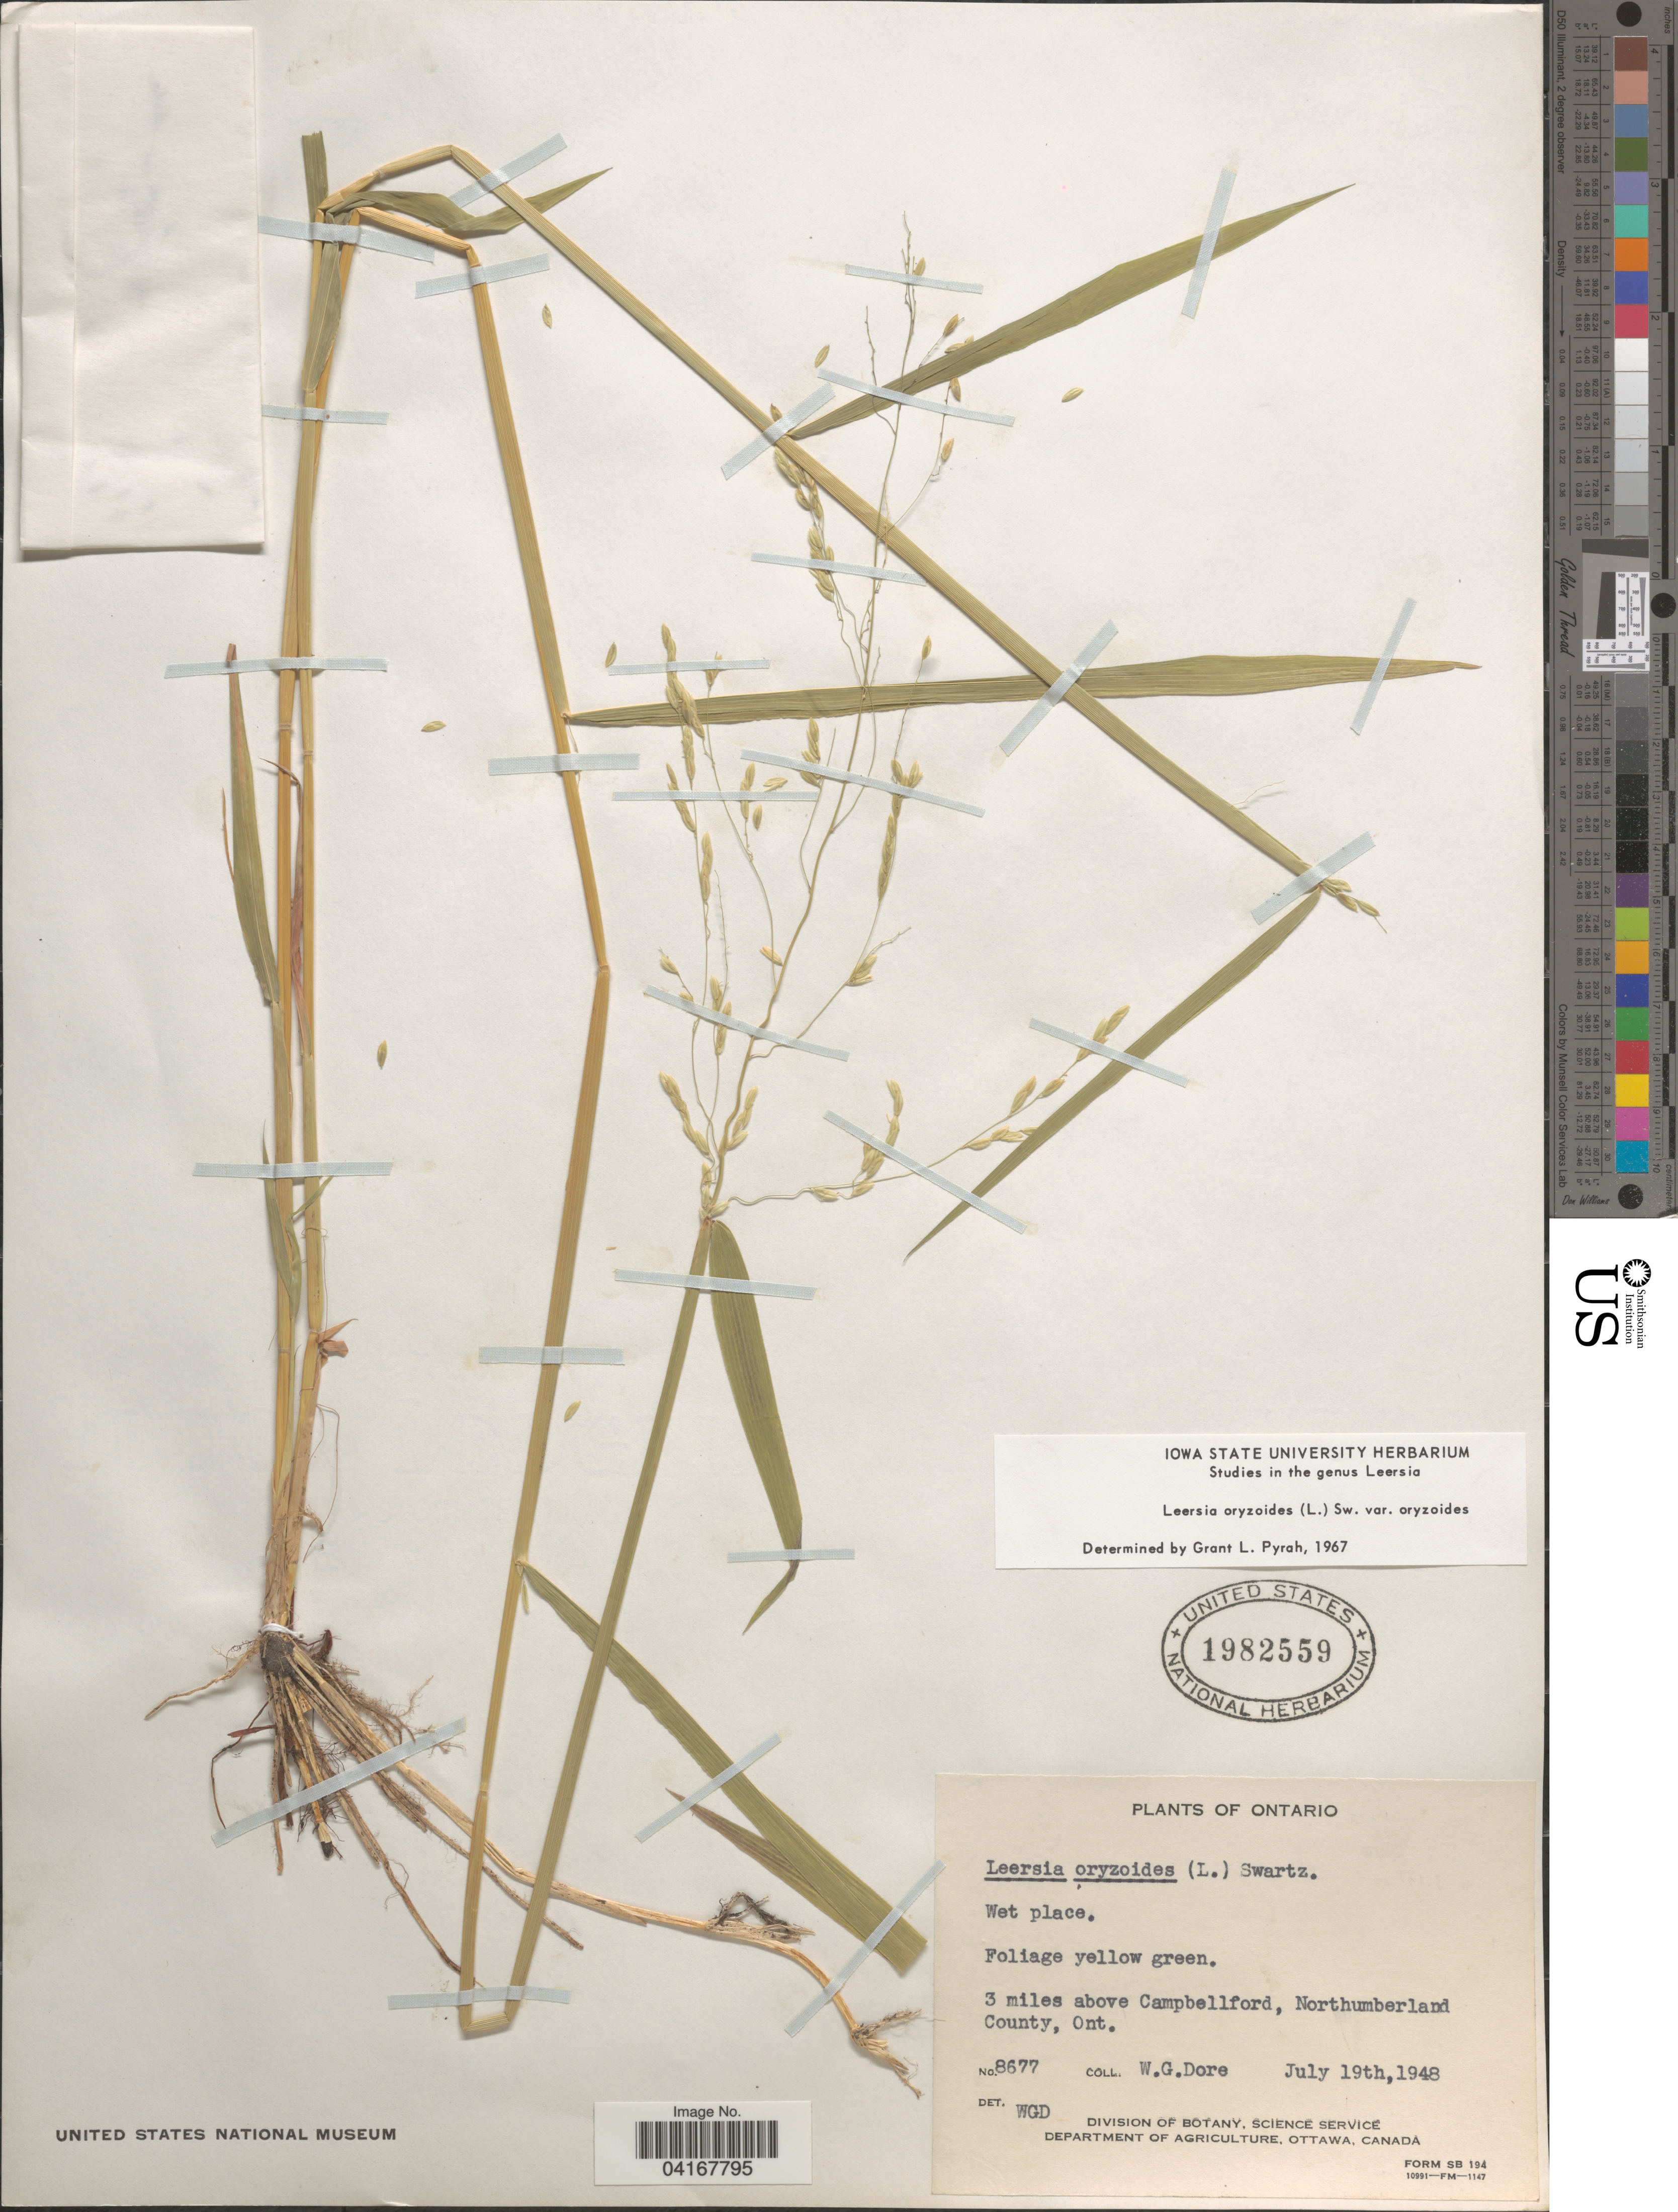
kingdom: Plantae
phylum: Tracheophyta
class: Liliopsida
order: Poales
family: Poaceae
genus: Leersia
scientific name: Leersia oryzoides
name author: (L.) Sw.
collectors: W. Dore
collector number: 8677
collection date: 1948-07-19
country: Canada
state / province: Ontario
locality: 3 miles above Campbellford, Northumberland County.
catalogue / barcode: US 1982559